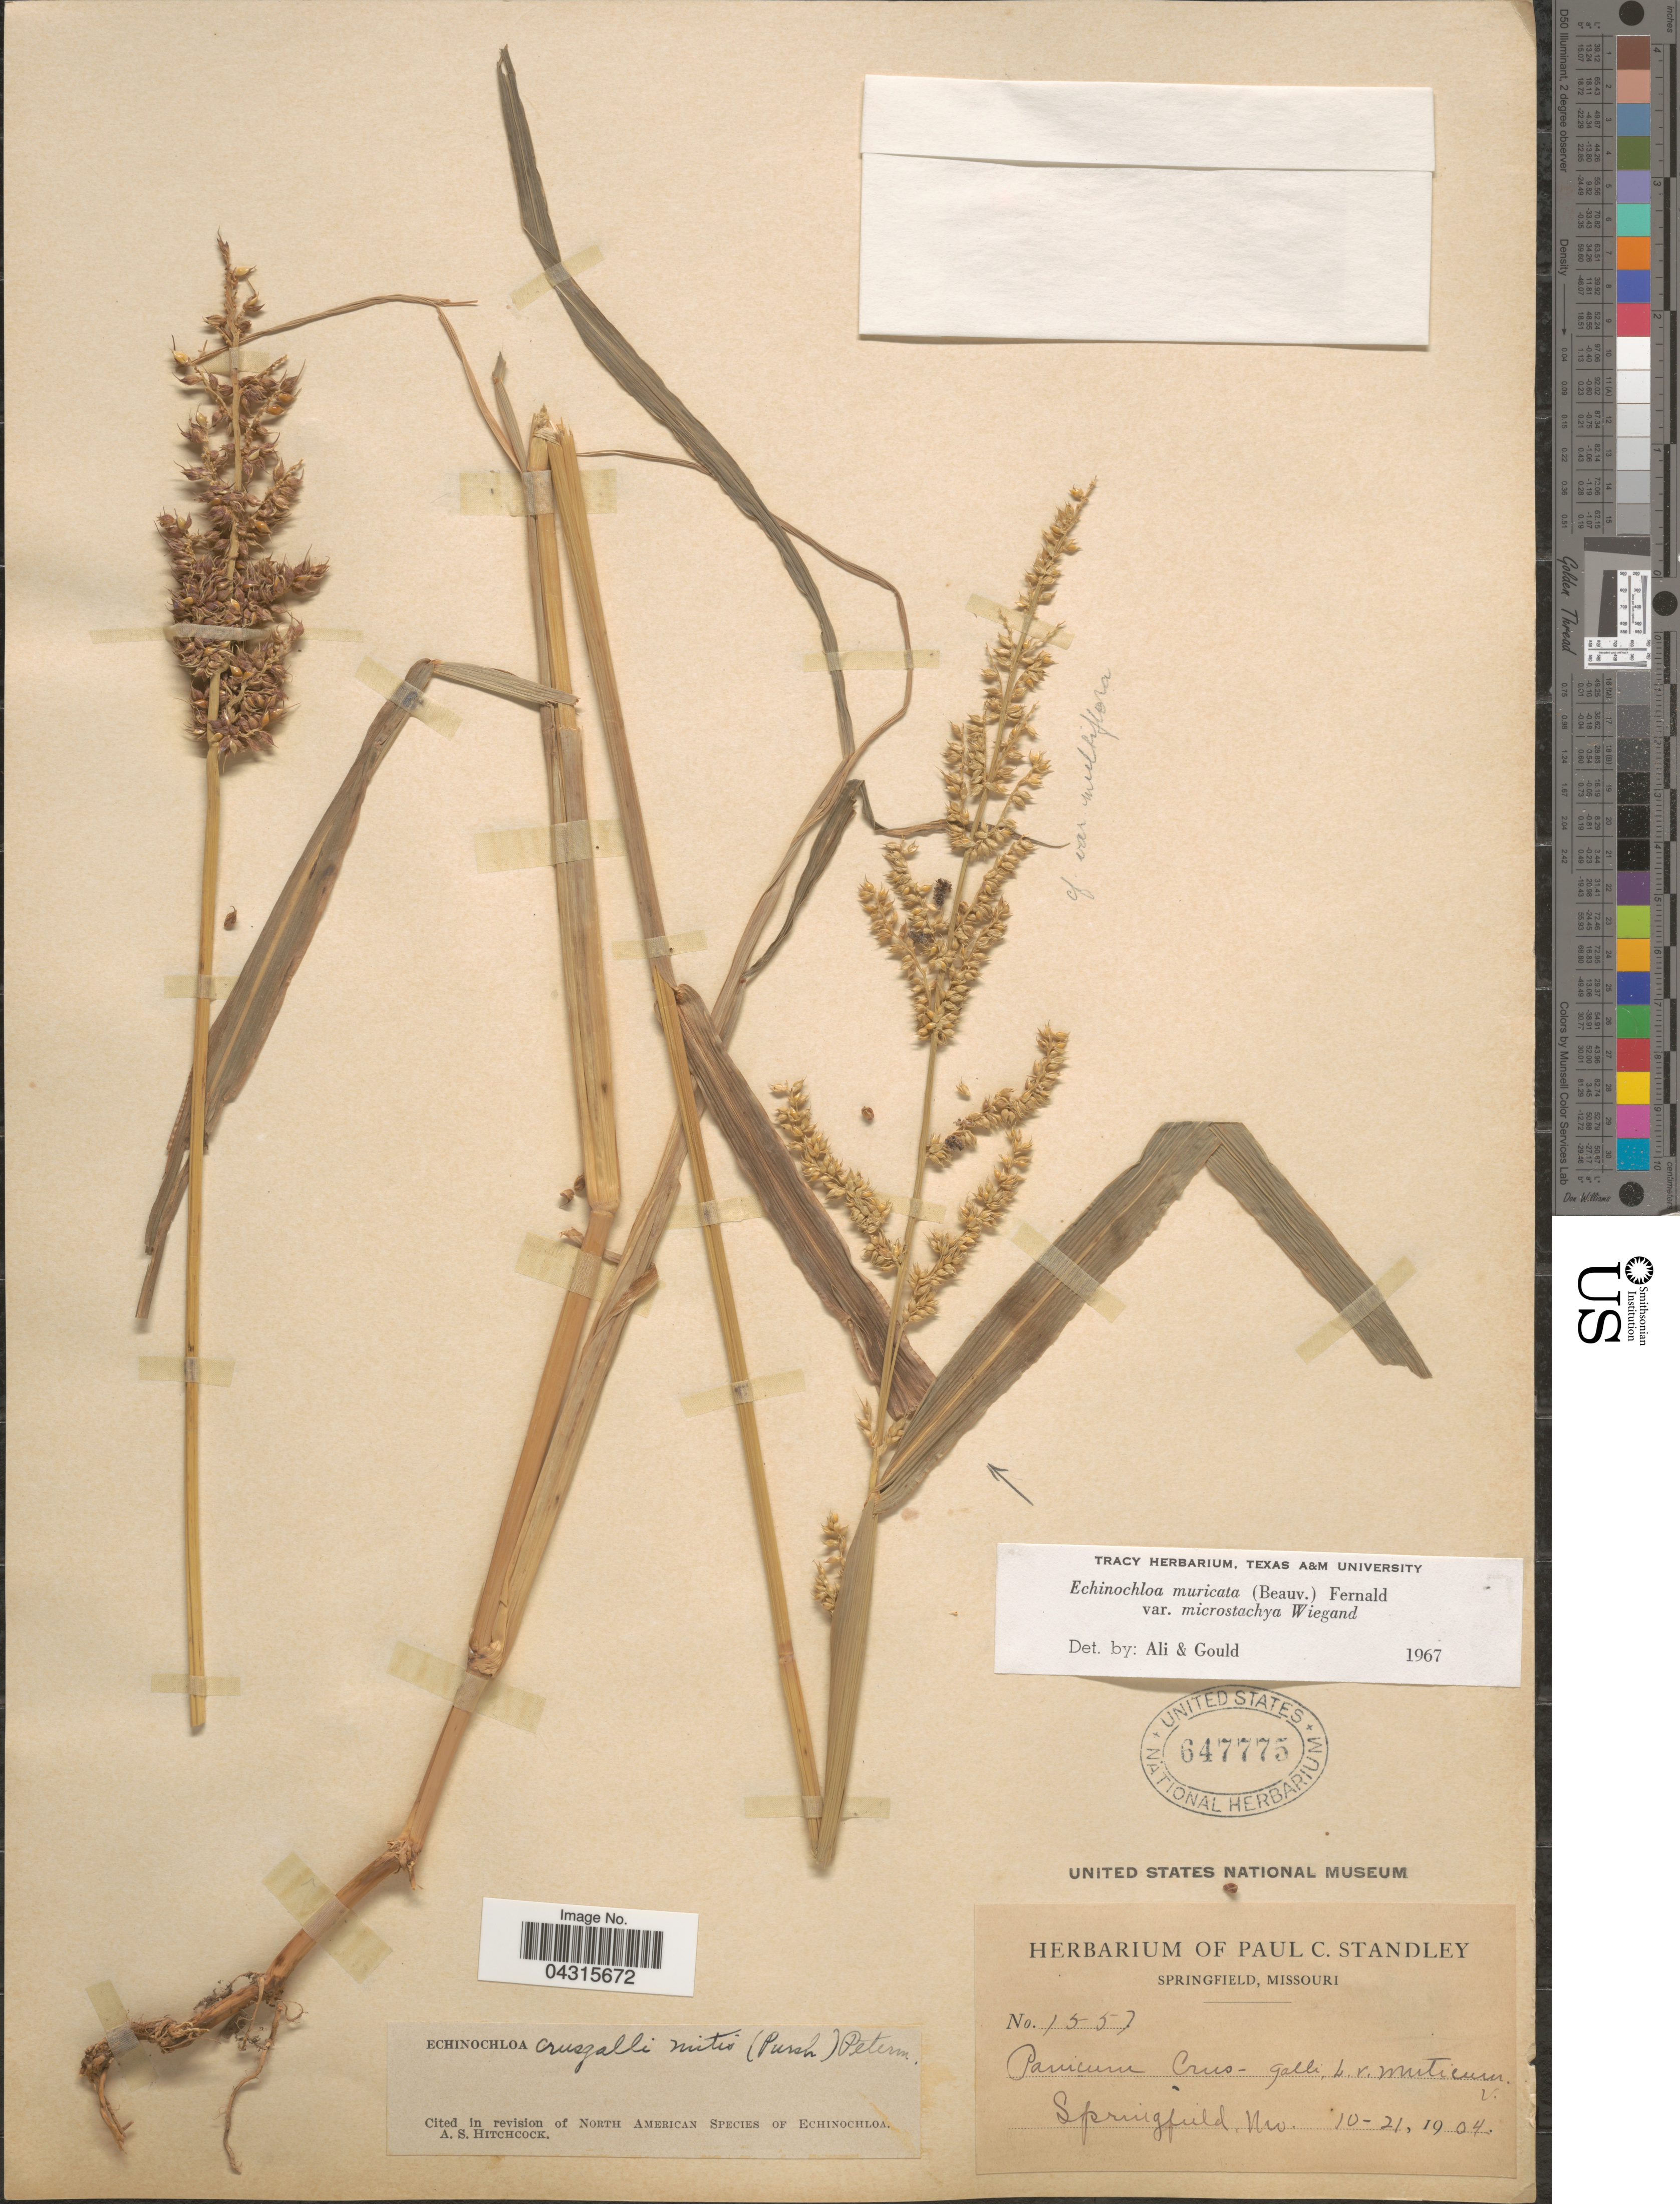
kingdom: Plantae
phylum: Tracheophyta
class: Liliopsida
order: Poales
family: Poaceae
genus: Echinochloa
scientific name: Echinochloa muricata var. microstachya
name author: Wiegand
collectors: ex herb. Paul C. Standley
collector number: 1557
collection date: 1904-10-21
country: United States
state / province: Missouri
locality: Springfield.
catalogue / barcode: US 647775